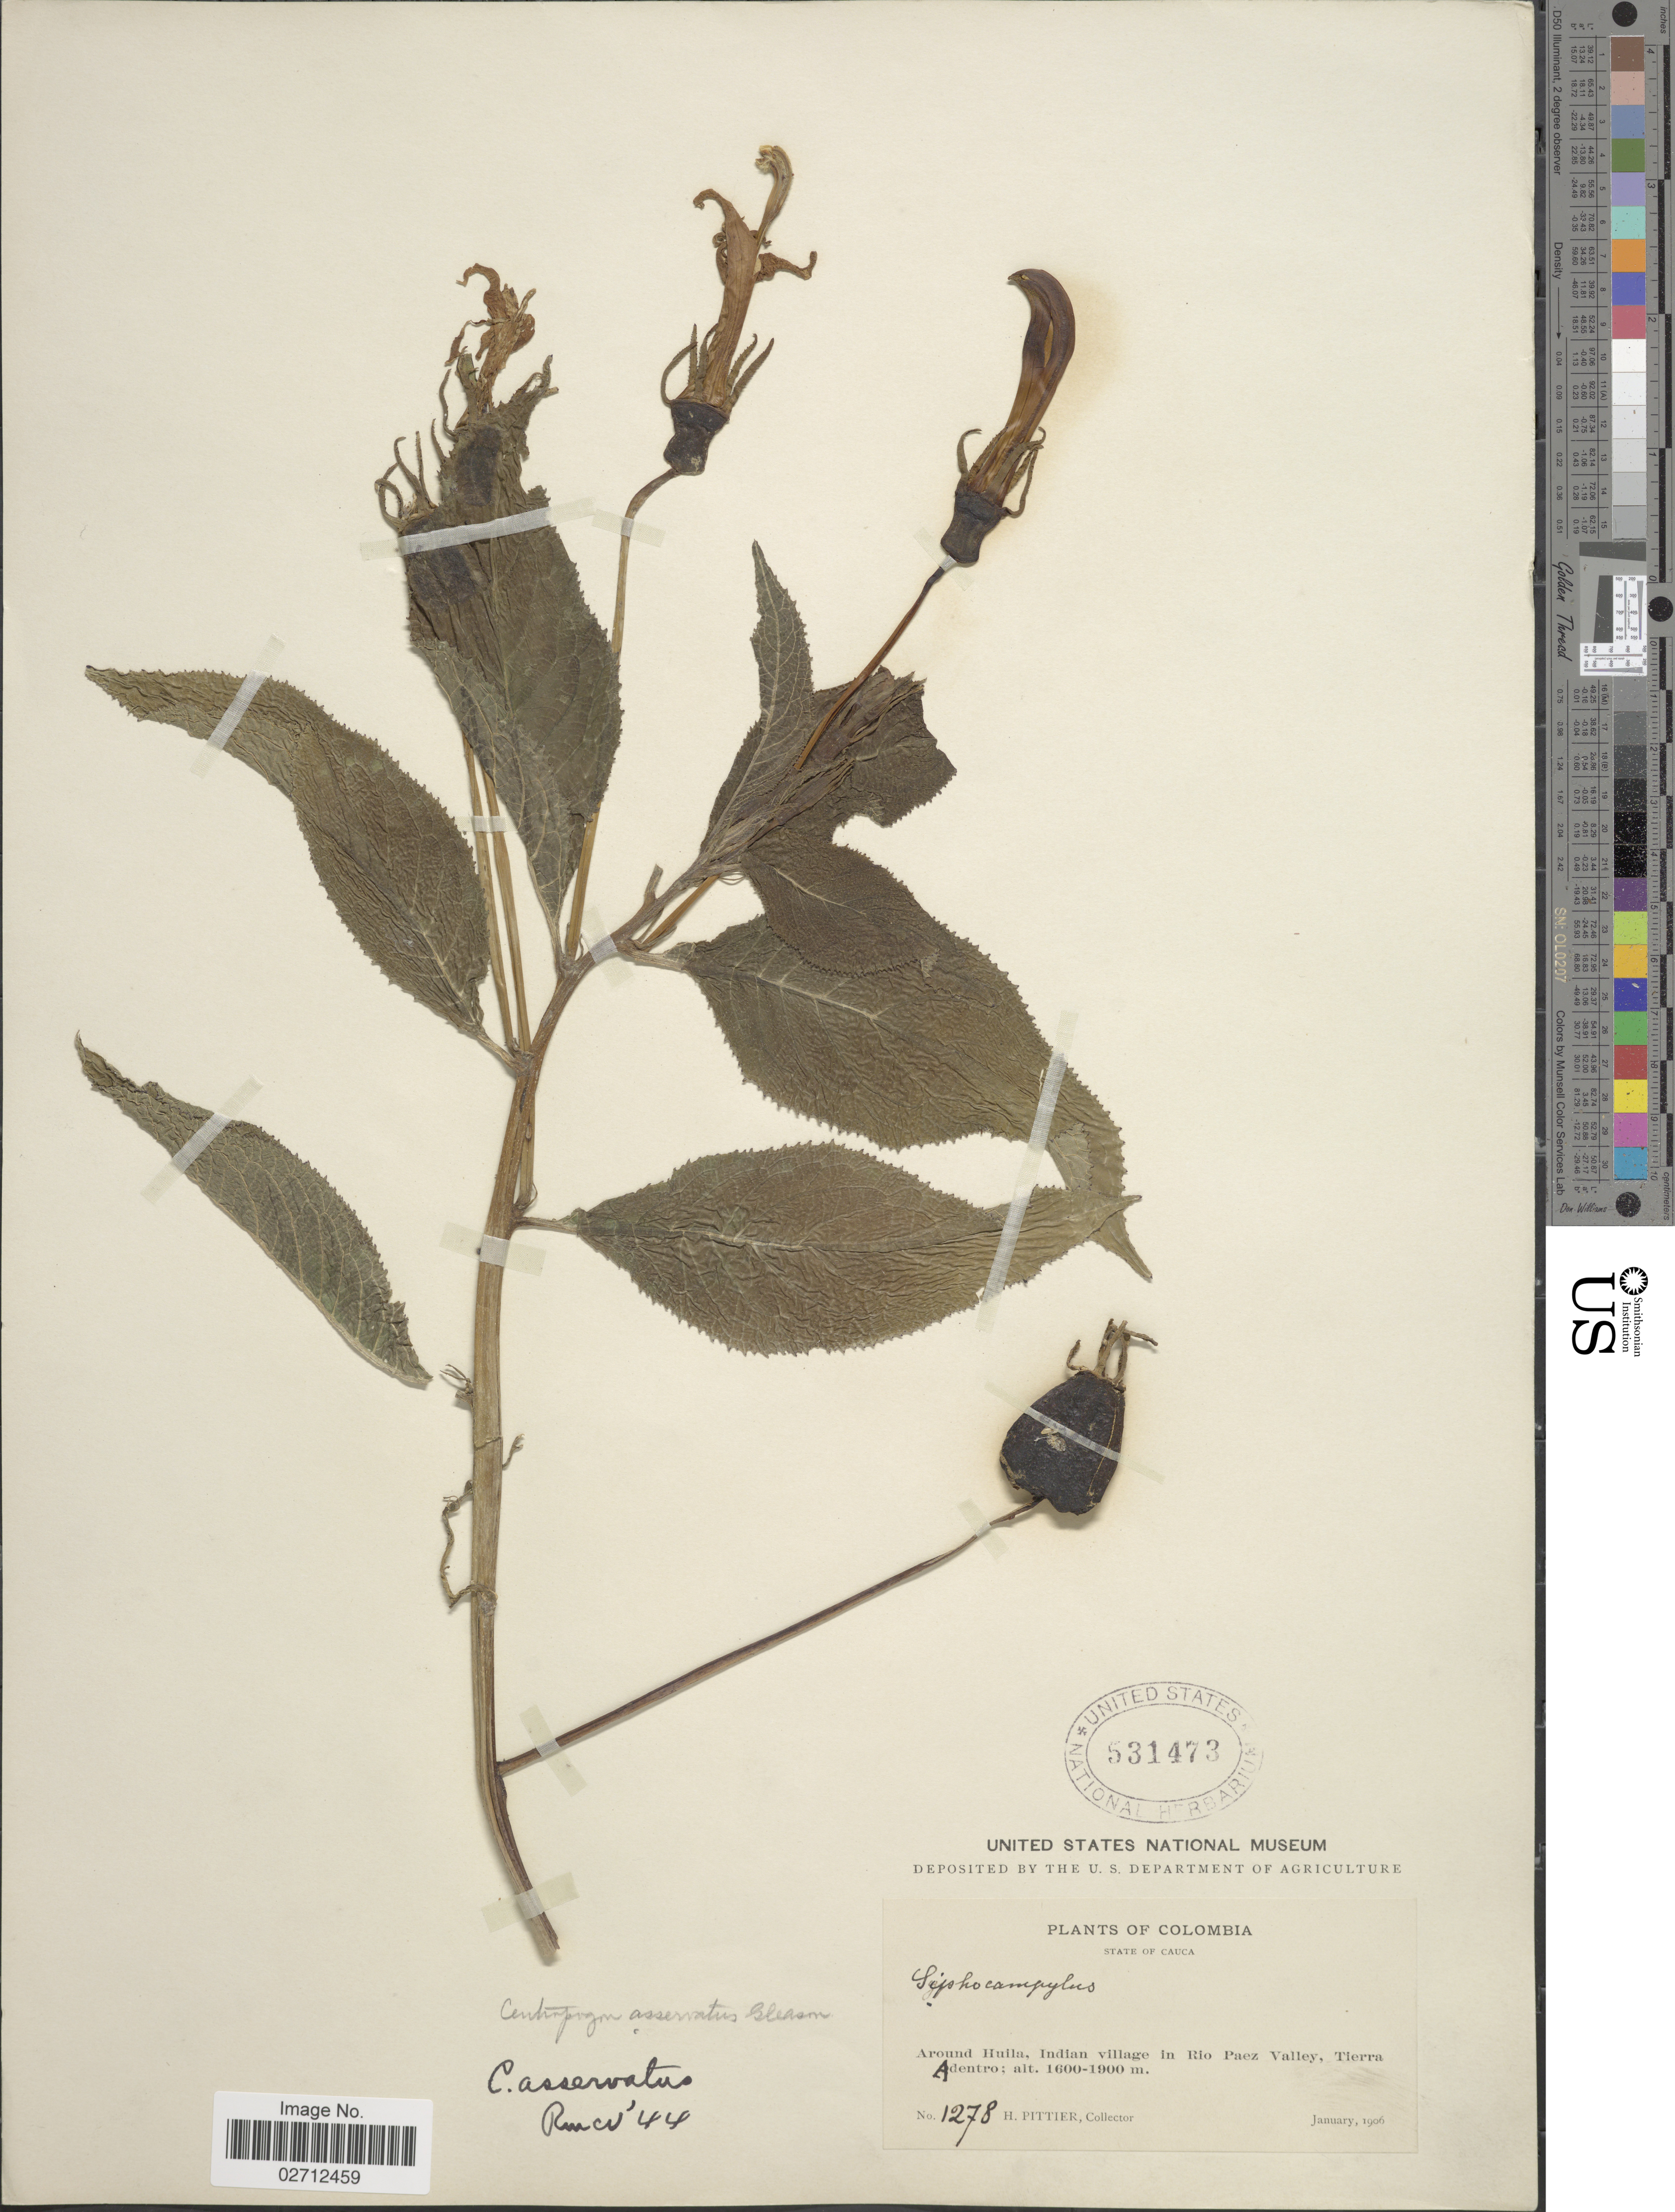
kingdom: Plantae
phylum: Tracheophyta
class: Magnoliopsida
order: Asterales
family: Campanulaceae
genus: Centropogon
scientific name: Centropogon lehmannii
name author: Zahlbr.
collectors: H. F. Pittier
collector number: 1278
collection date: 1906-11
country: Colombia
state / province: Huila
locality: State of Cauca, Around Huila, Indian village in Rio Paez Valley, Tierra Adentro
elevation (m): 1600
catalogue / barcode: US 531473